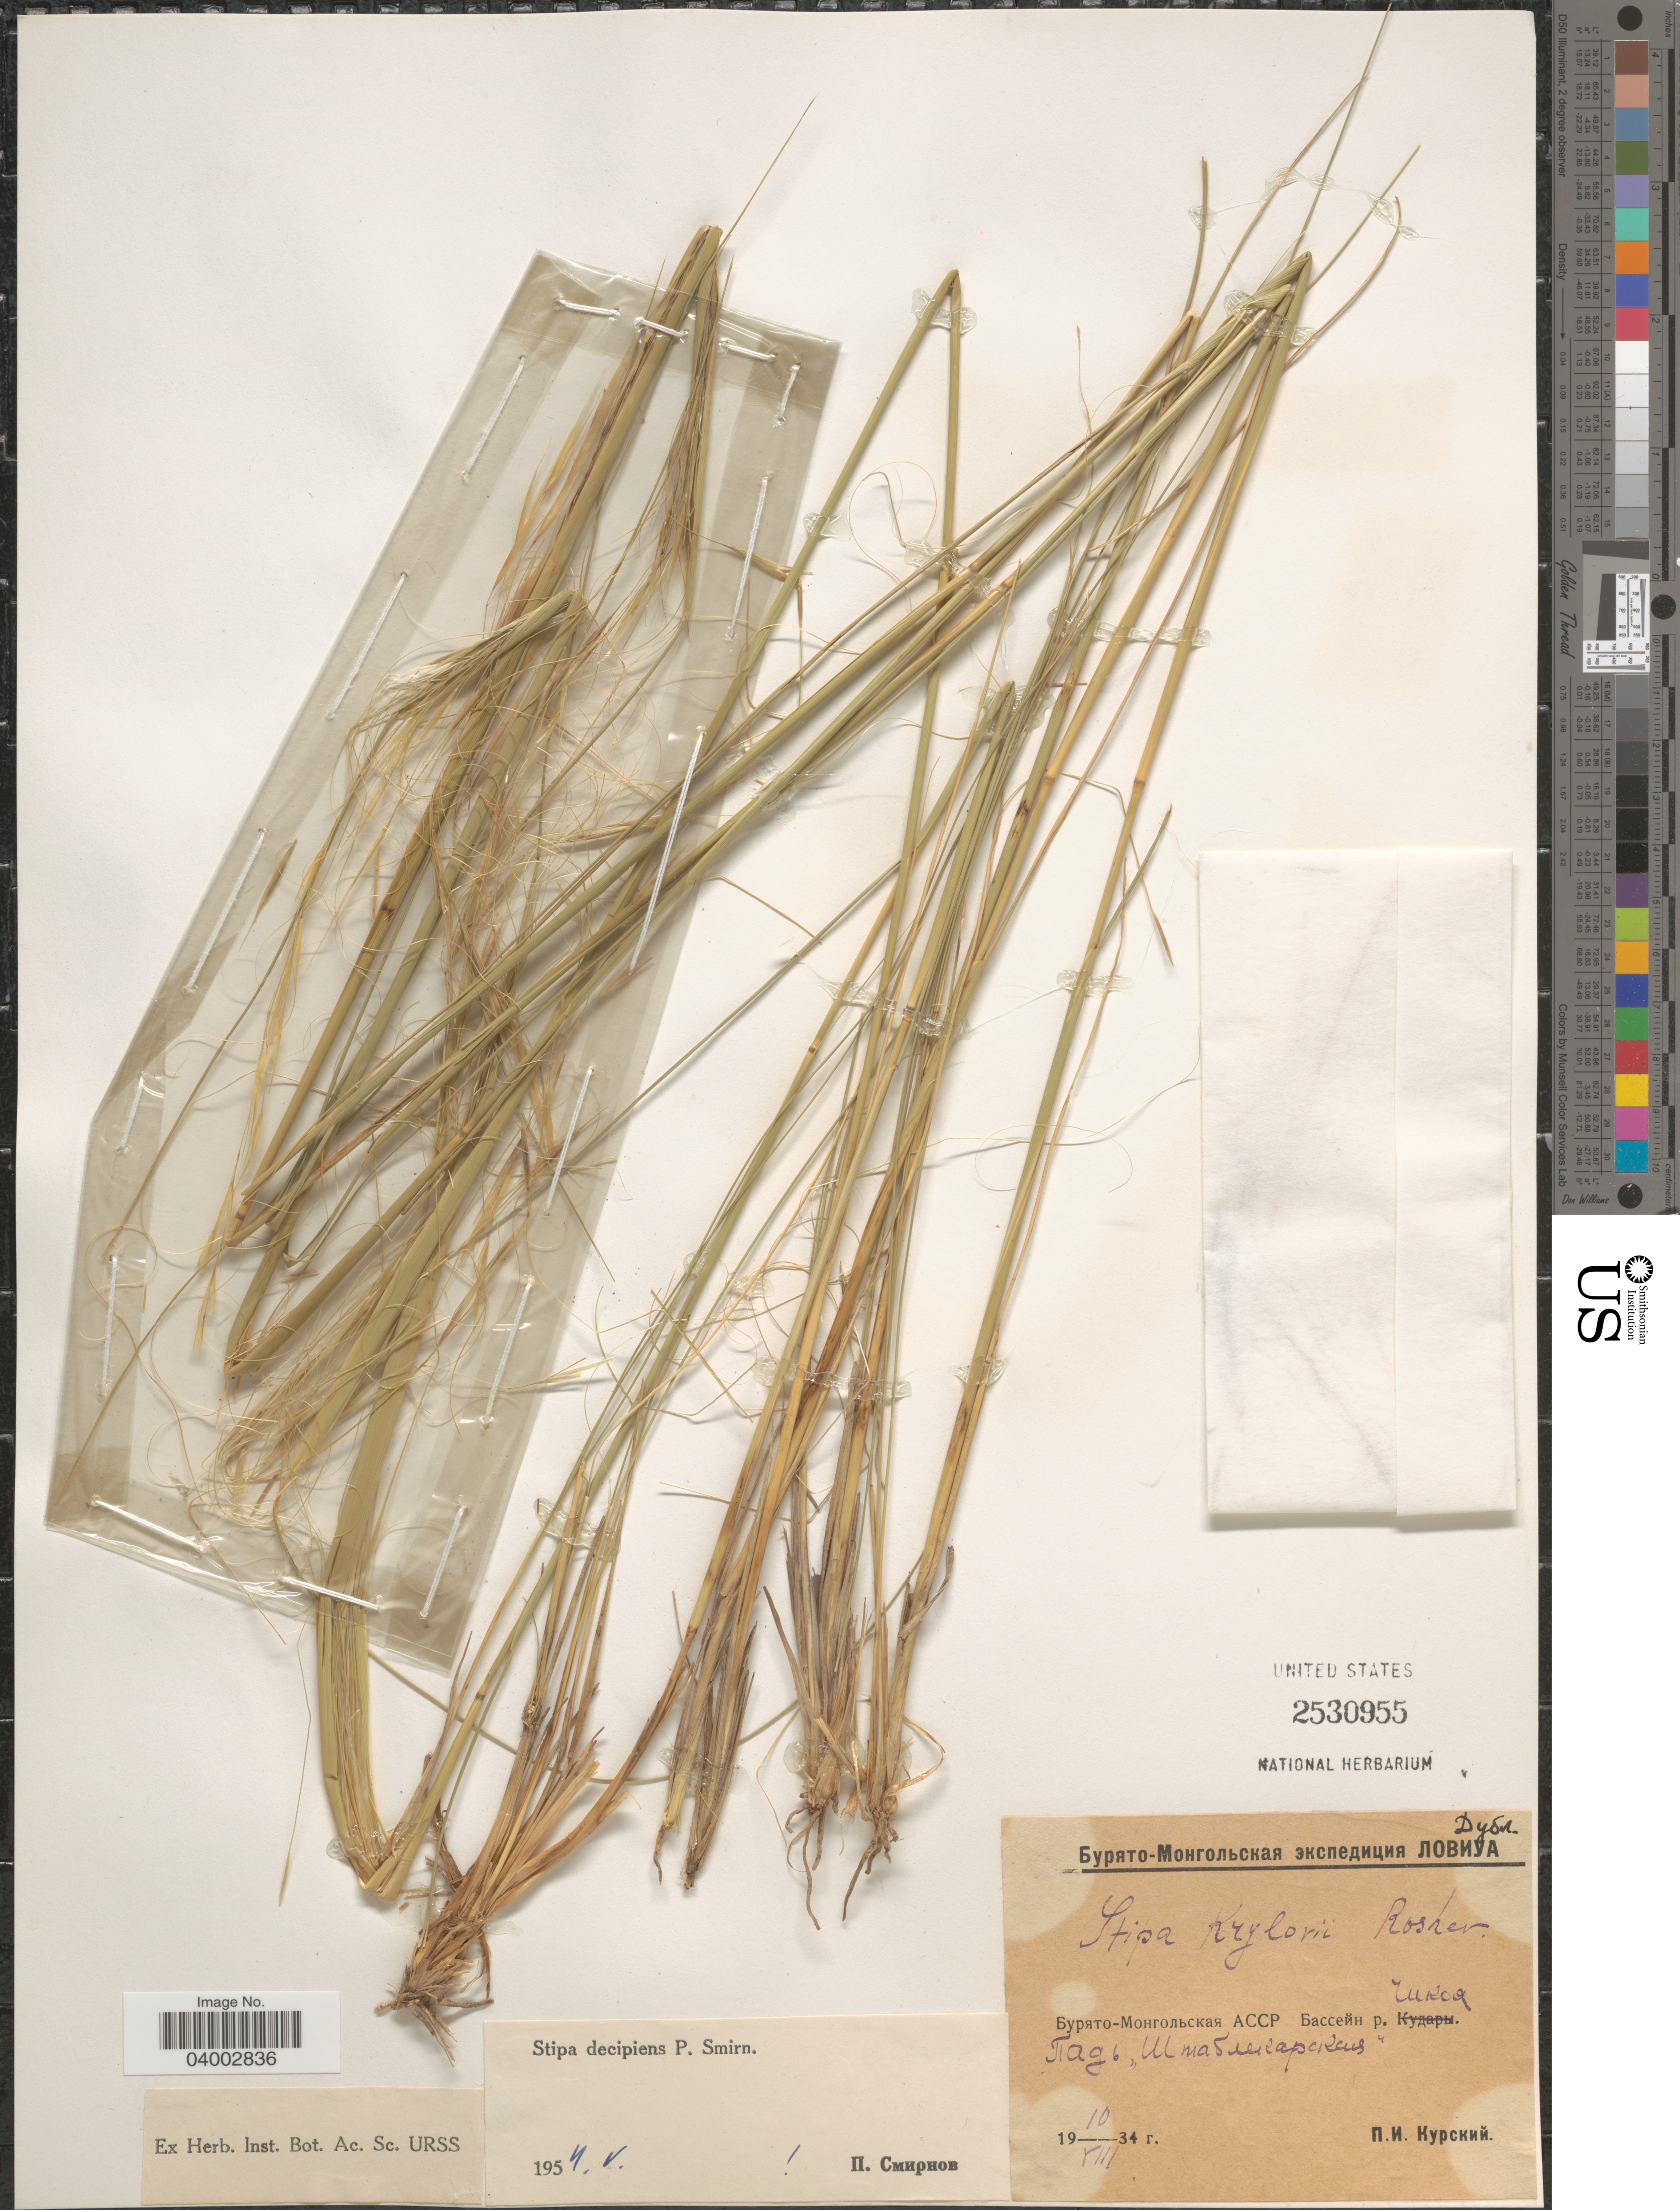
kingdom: Plantae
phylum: Tracheophyta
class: Liliopsida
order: Poales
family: Poaceae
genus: Stipa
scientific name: Stipa krylovii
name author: Roshev.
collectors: P. Kurskiy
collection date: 1934-08-10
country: Russian Federation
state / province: Zabaykalsky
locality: Basin of river Chikoya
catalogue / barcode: US 2530955